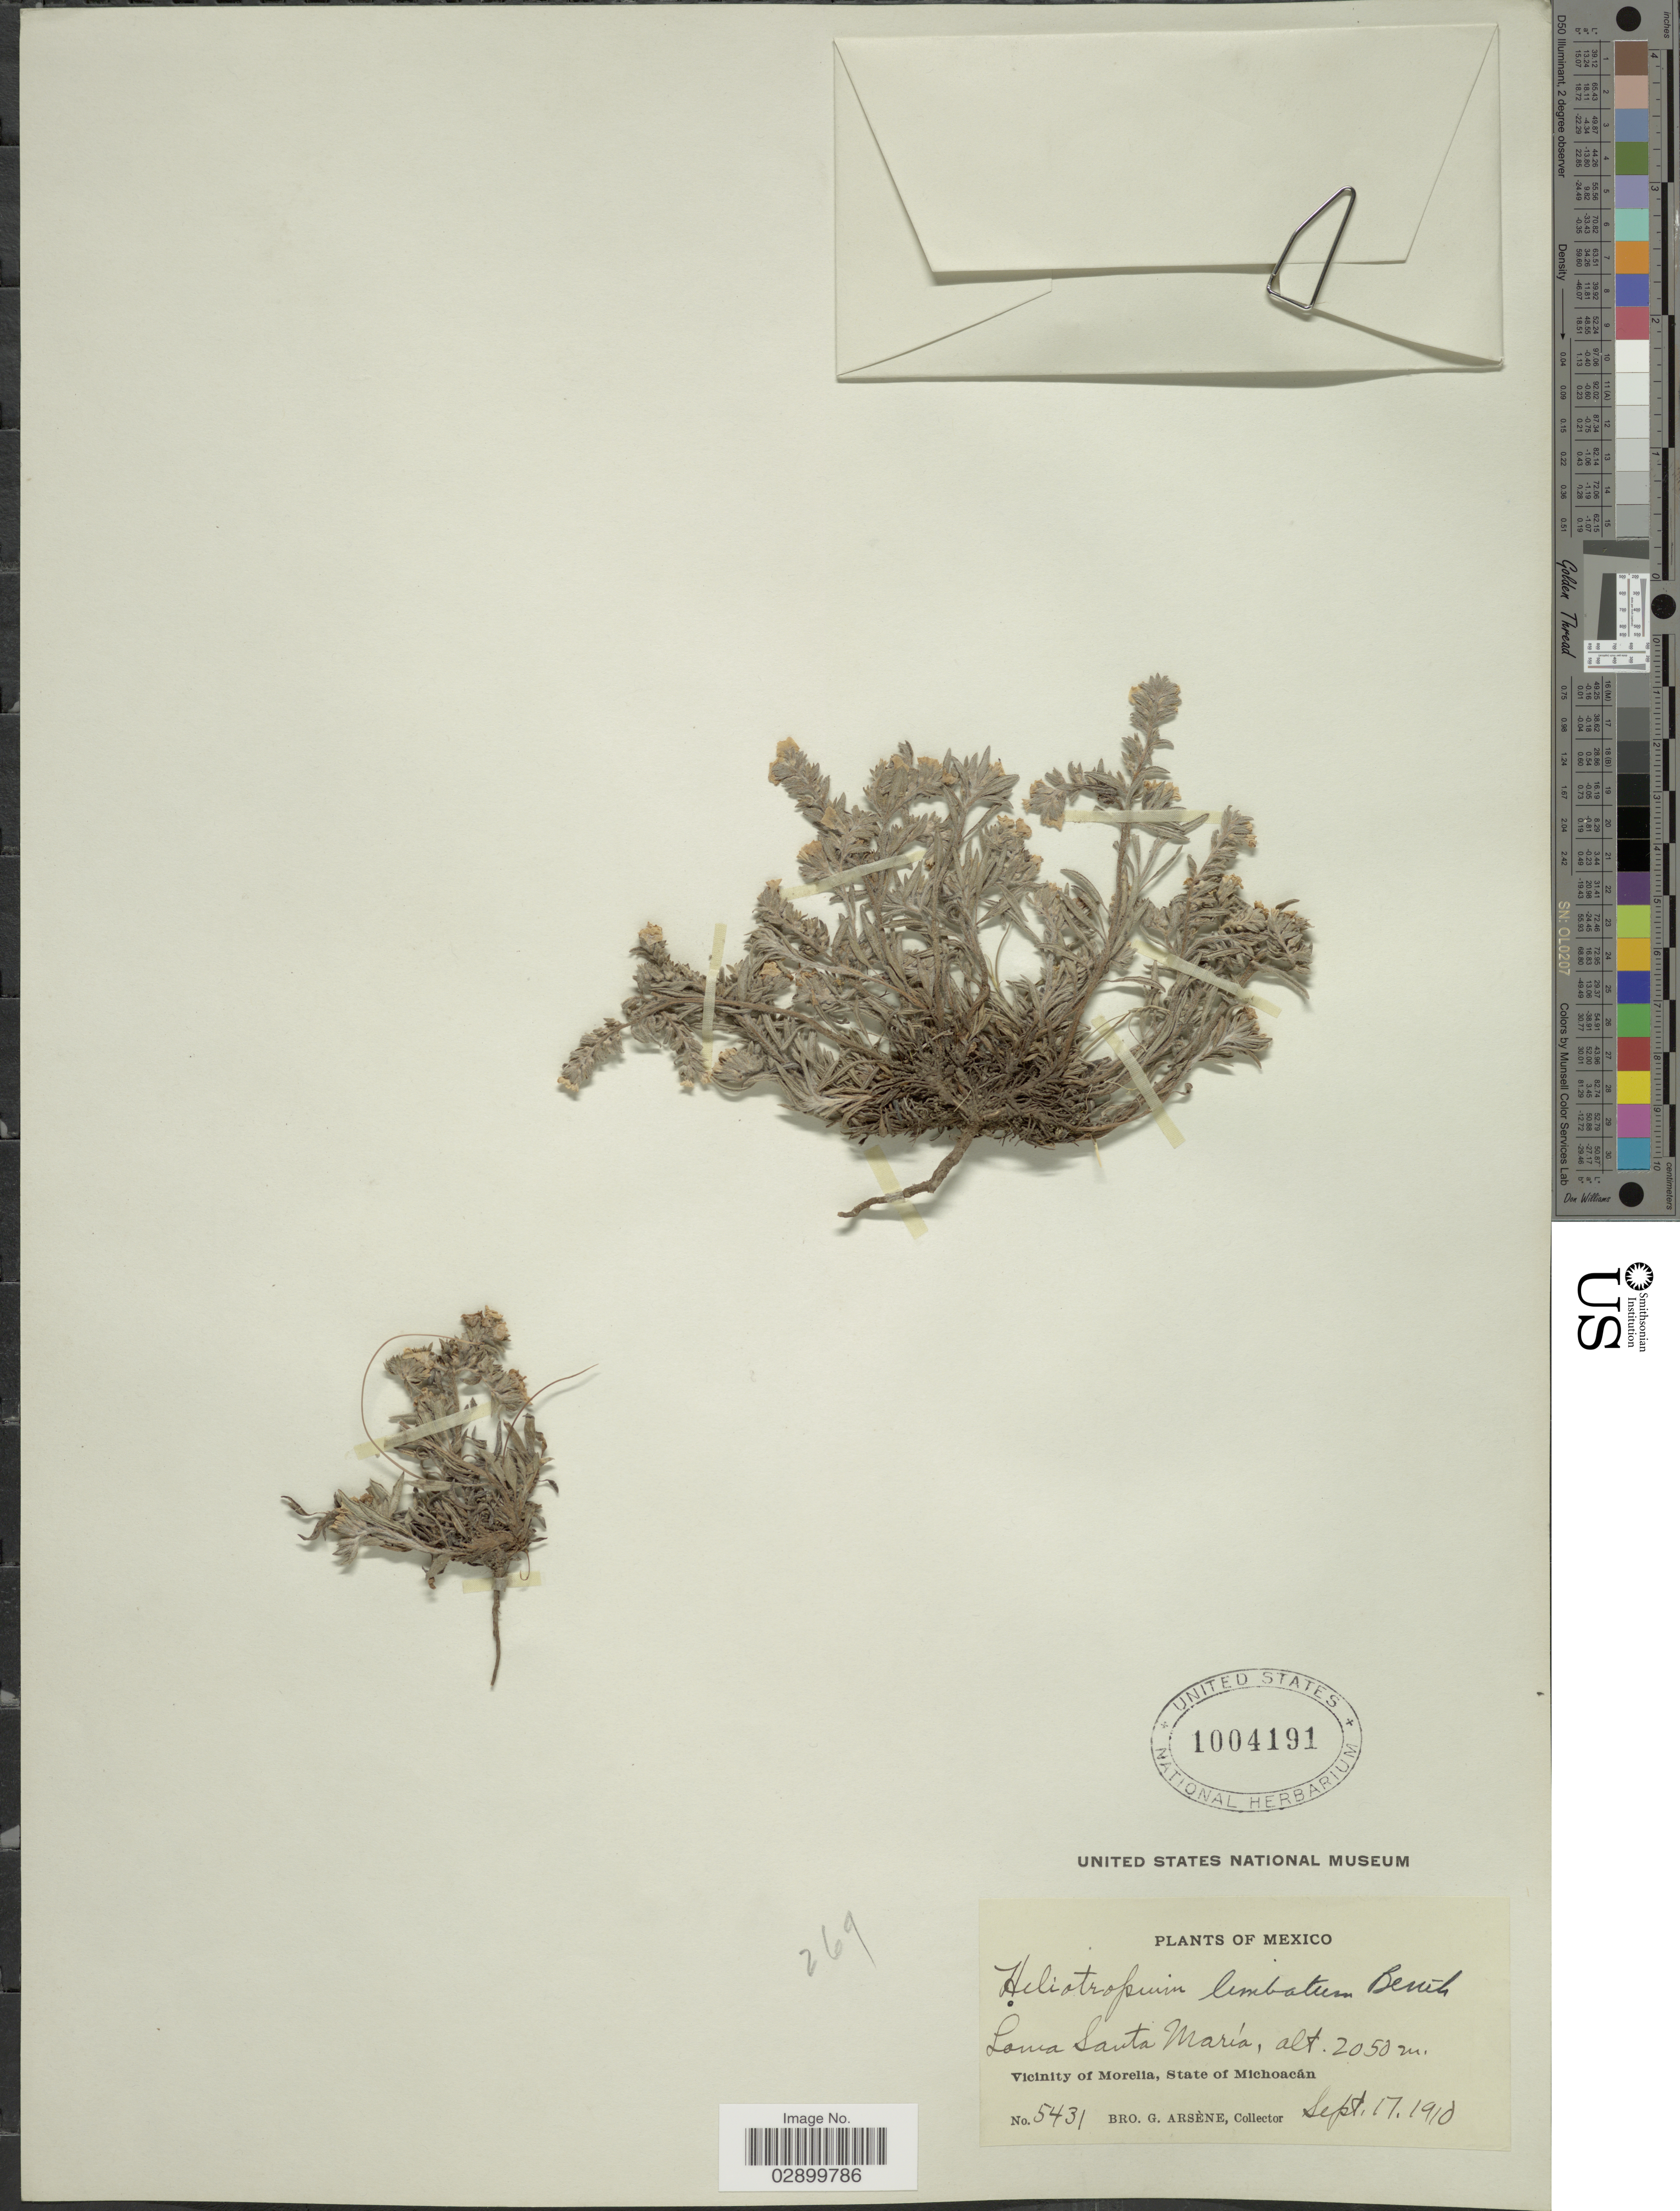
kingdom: Plantae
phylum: Tracheophyta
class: Magnoliopsida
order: Boraginales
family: Heliotropiaceae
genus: Heliotropium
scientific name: Heliotropium limbatum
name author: Benth.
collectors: Bro. G. Arsène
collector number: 5431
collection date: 1910-09-17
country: Mexico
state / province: Michoacán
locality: Loma Santa María. Vicinity of Morelia.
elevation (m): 2050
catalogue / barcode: US 1004191